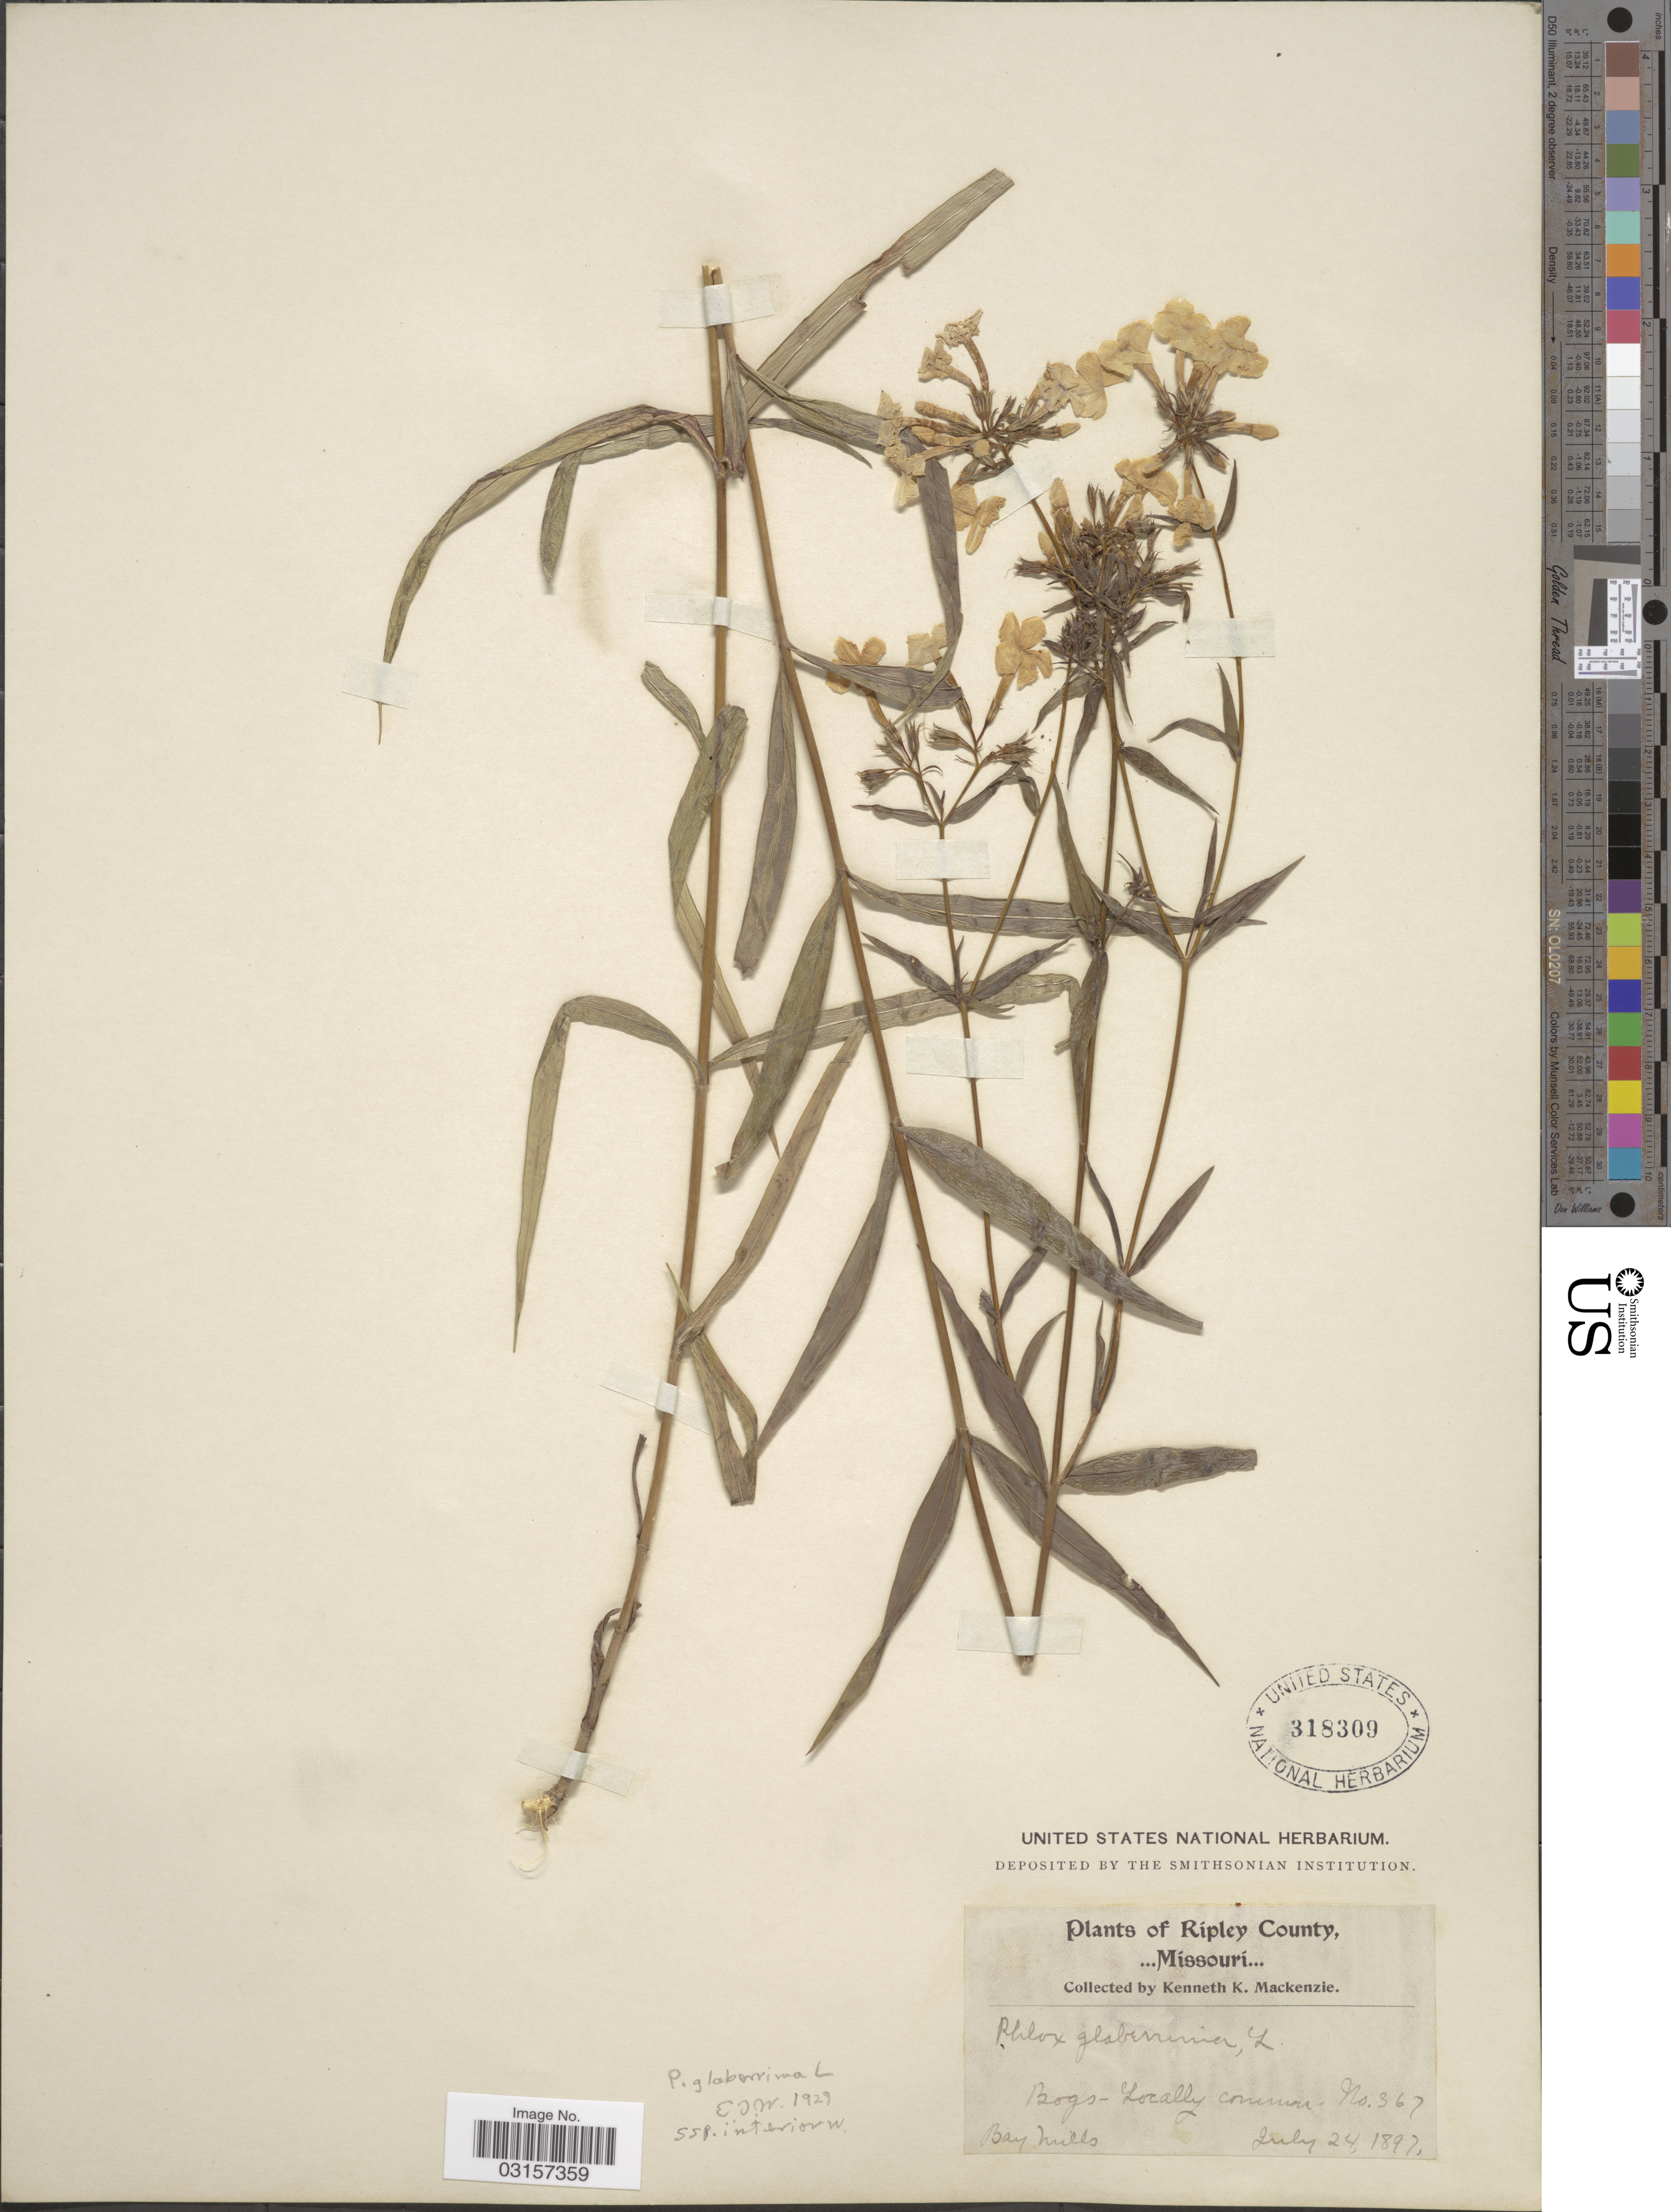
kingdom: Plantae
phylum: Tracheophyta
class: Magnoliopsida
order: Ericales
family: Polemoniaceae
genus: Phlox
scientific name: Phlox glaberrima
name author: L.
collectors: K. K. Mackenzie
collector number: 367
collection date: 1897-07-24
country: United States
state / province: Missouri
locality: Ripley County, Bay hills.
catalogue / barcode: US 318309